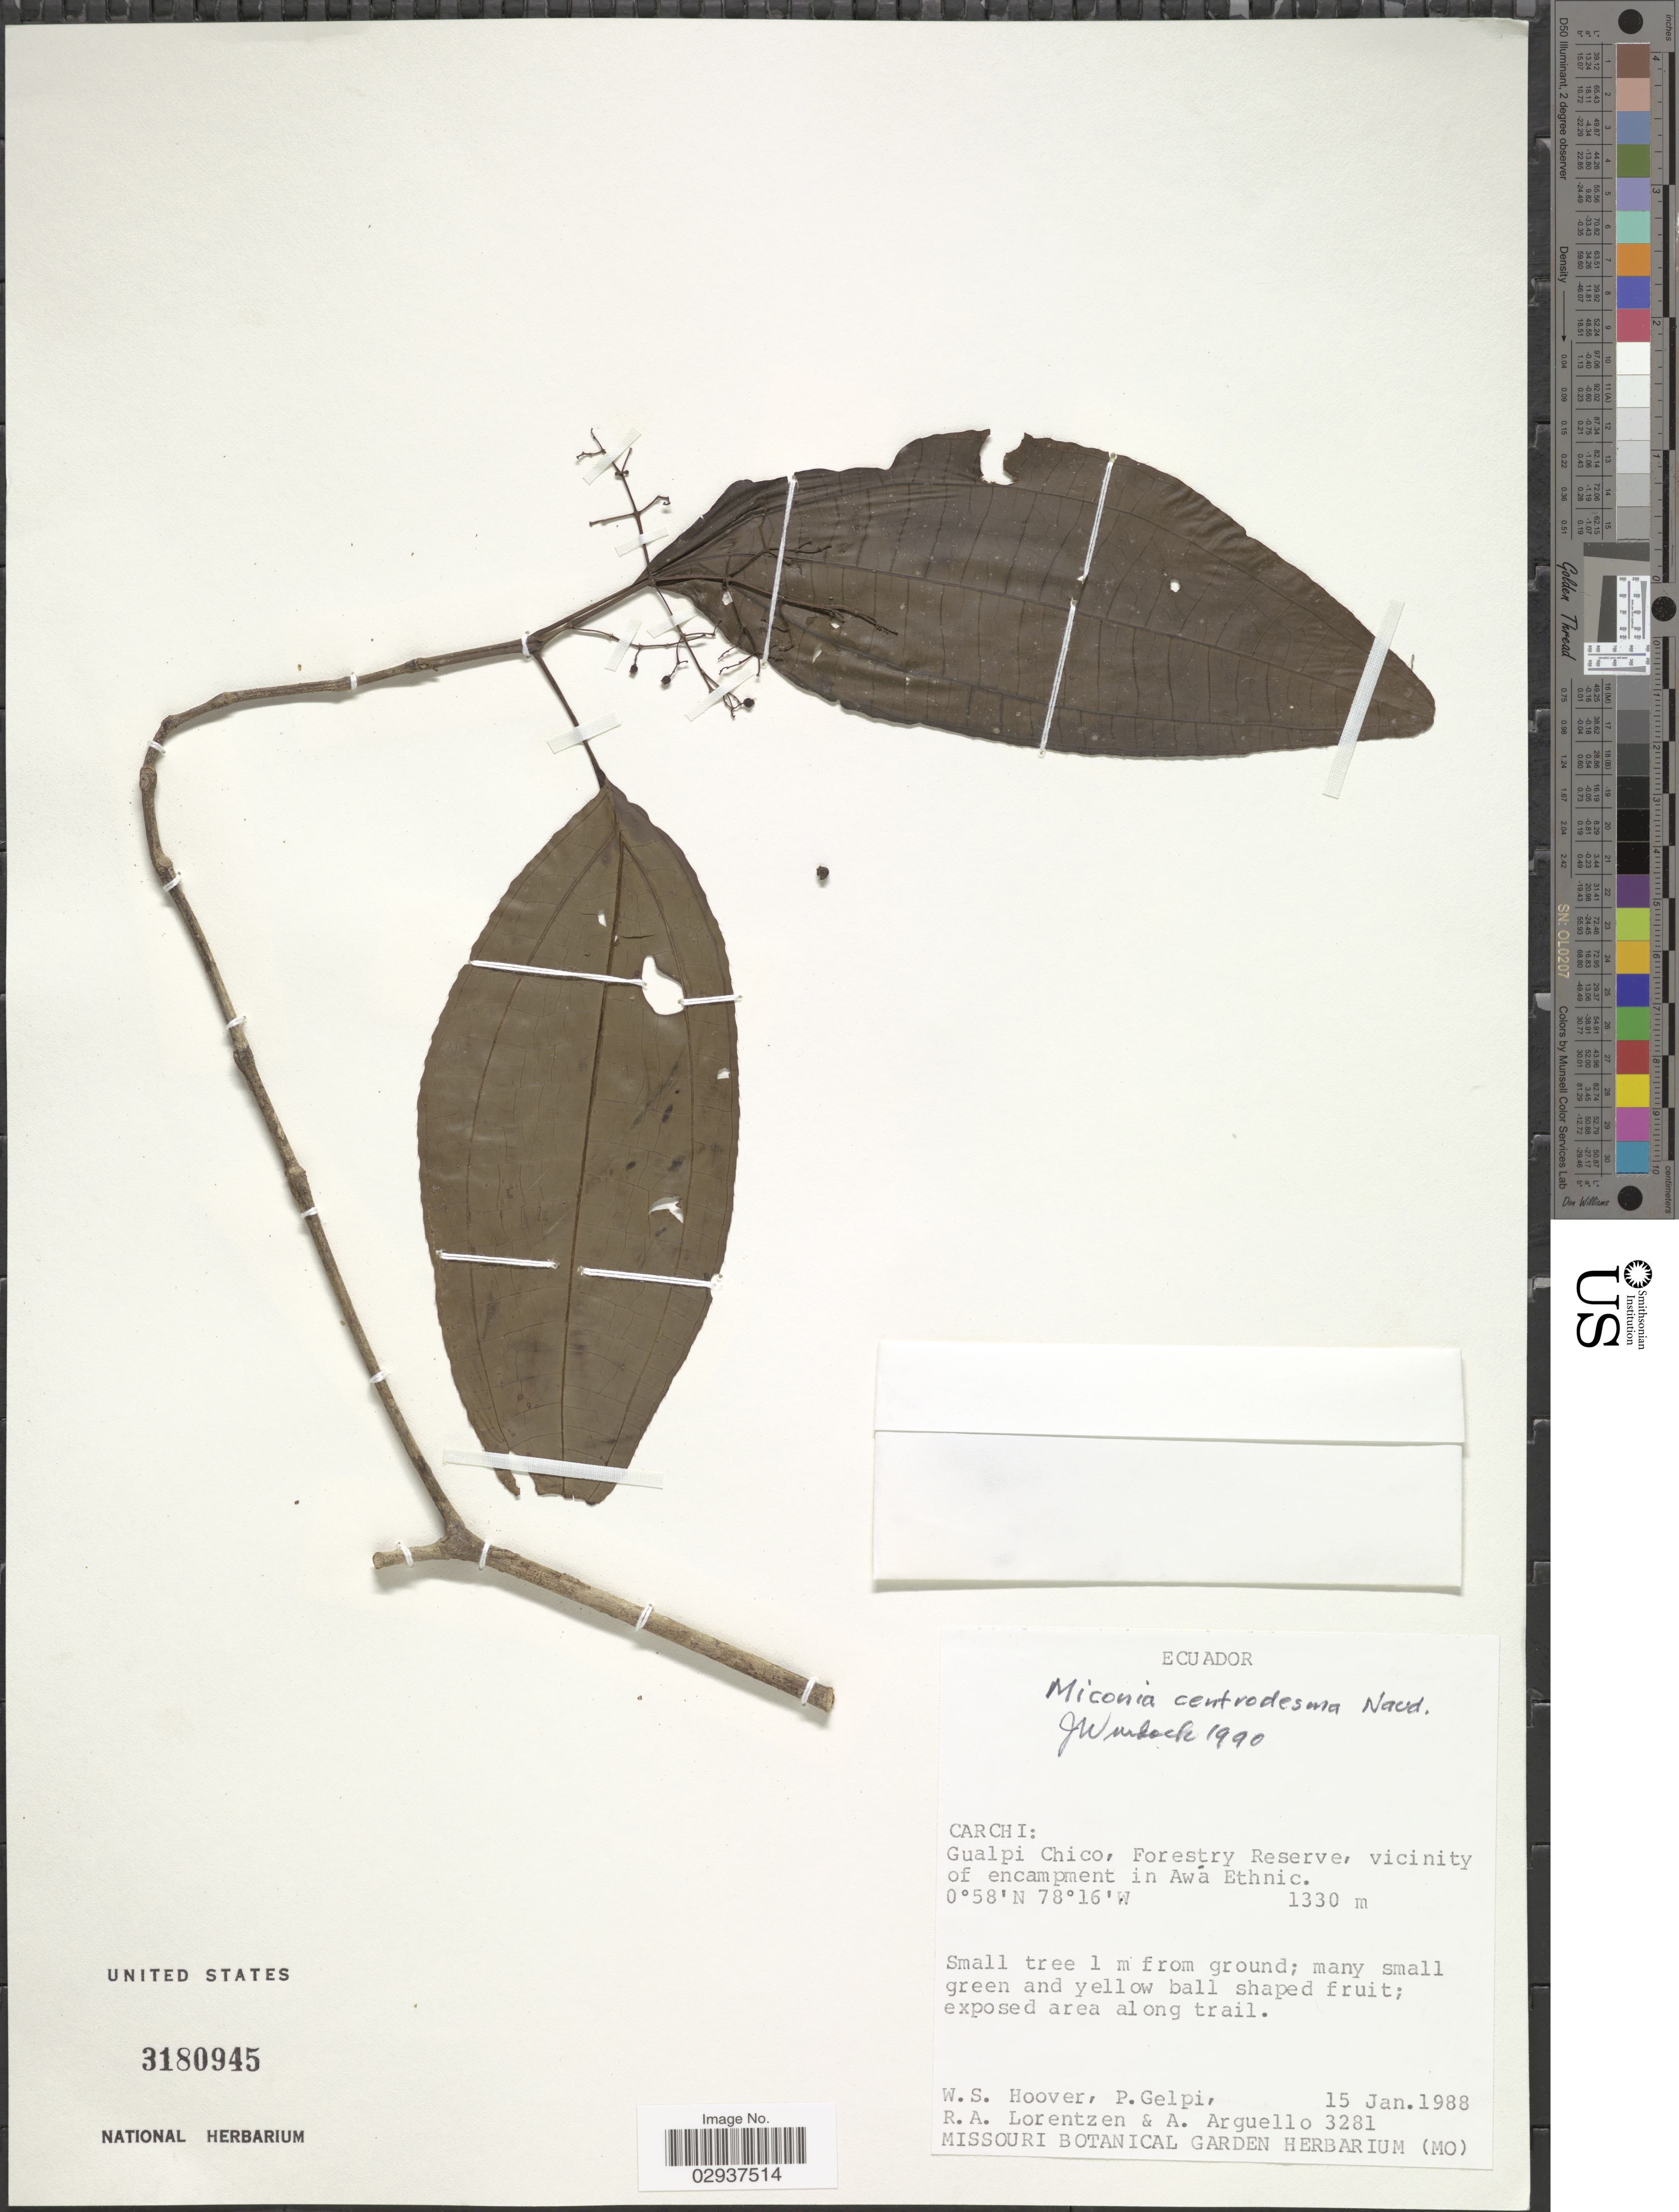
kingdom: Plantae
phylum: Tracheophyta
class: Magnoliopsida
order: Myrtales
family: Melastomataceae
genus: Miconia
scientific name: Miconia centrodesma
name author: Naudin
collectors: W. S. Hoover, P. Gelpi, R. Lorentzen & A. Arguello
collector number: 3281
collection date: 1988-01-15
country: Ecuador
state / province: Carchi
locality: Gualpi Chico, Forestry Reserve, vicinity of encampment in Awa Ethnic.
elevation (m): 1330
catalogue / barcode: US 3180945